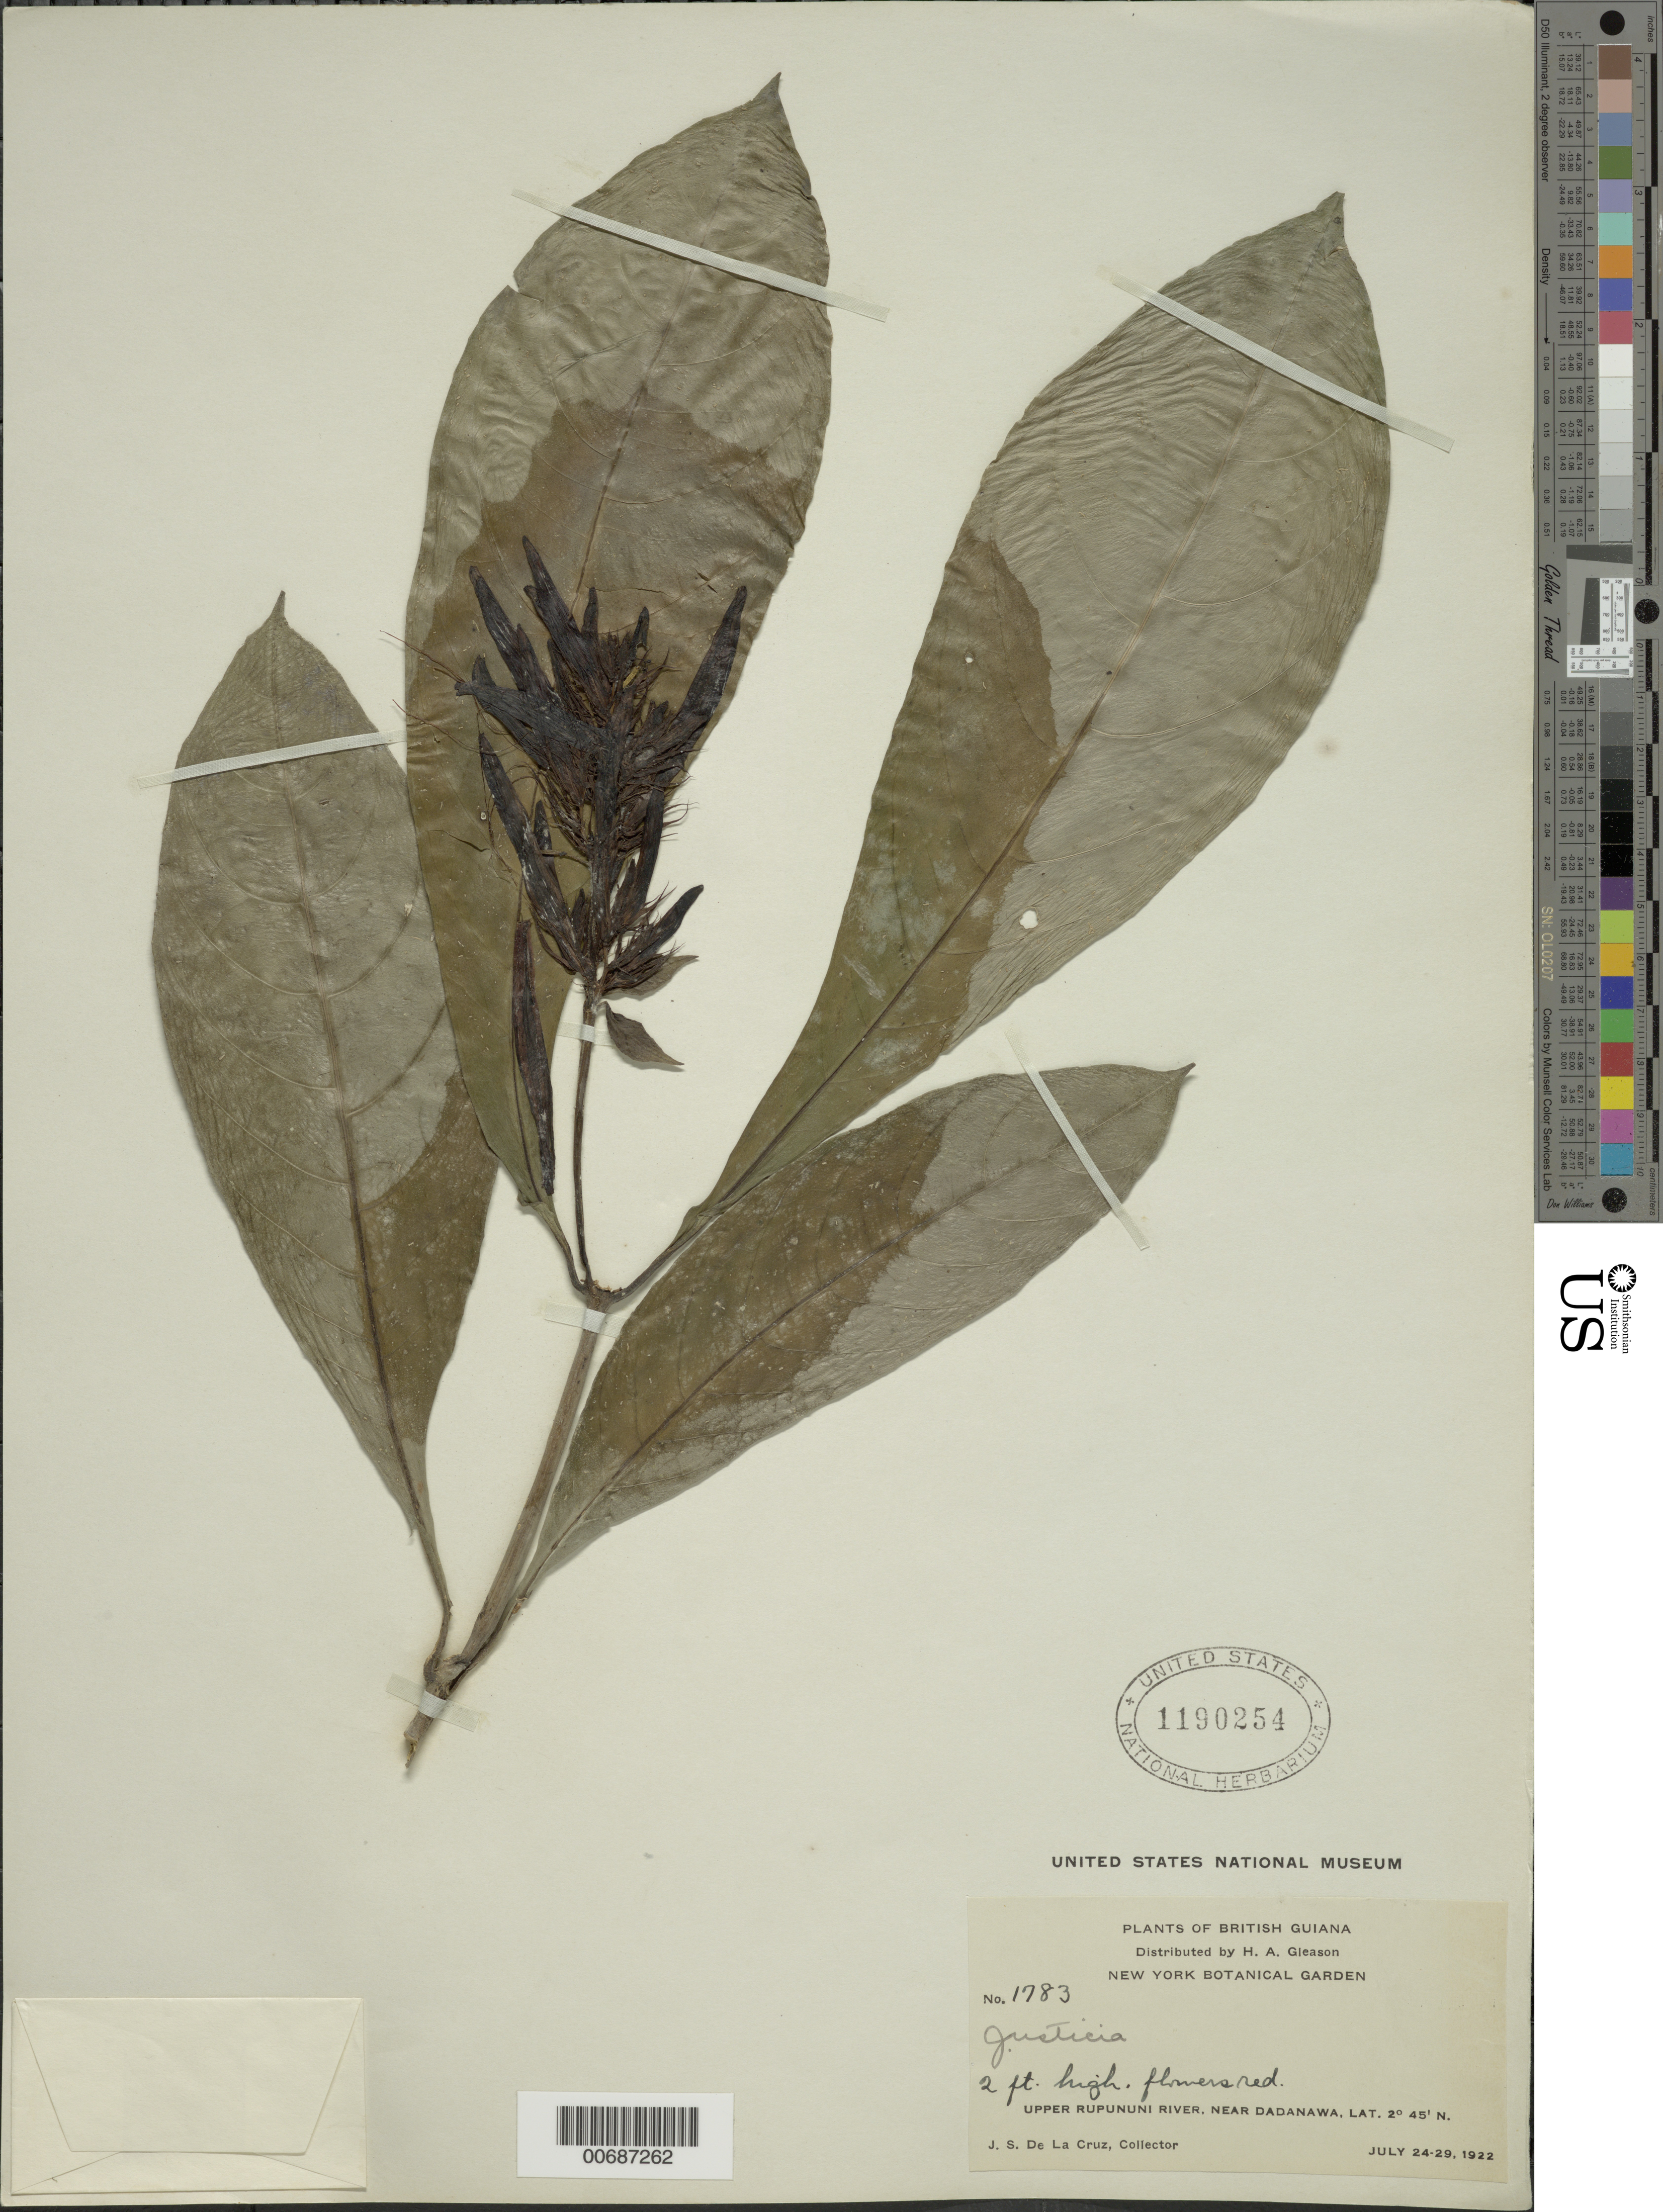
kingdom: Plantae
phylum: Tracheophyta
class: Magnoliopsida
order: Lamiales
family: Acanthaceae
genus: Justicia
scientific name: Justicia sp.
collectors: J. S. de la Cruz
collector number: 1783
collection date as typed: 24-Jul-22 to 29-Jul-22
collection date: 1922-07-24/1922-07-29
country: Guyana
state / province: U. Takutu-U. Essequibo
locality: Dadanawa, near, upper Rupununi R.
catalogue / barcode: US 1190254